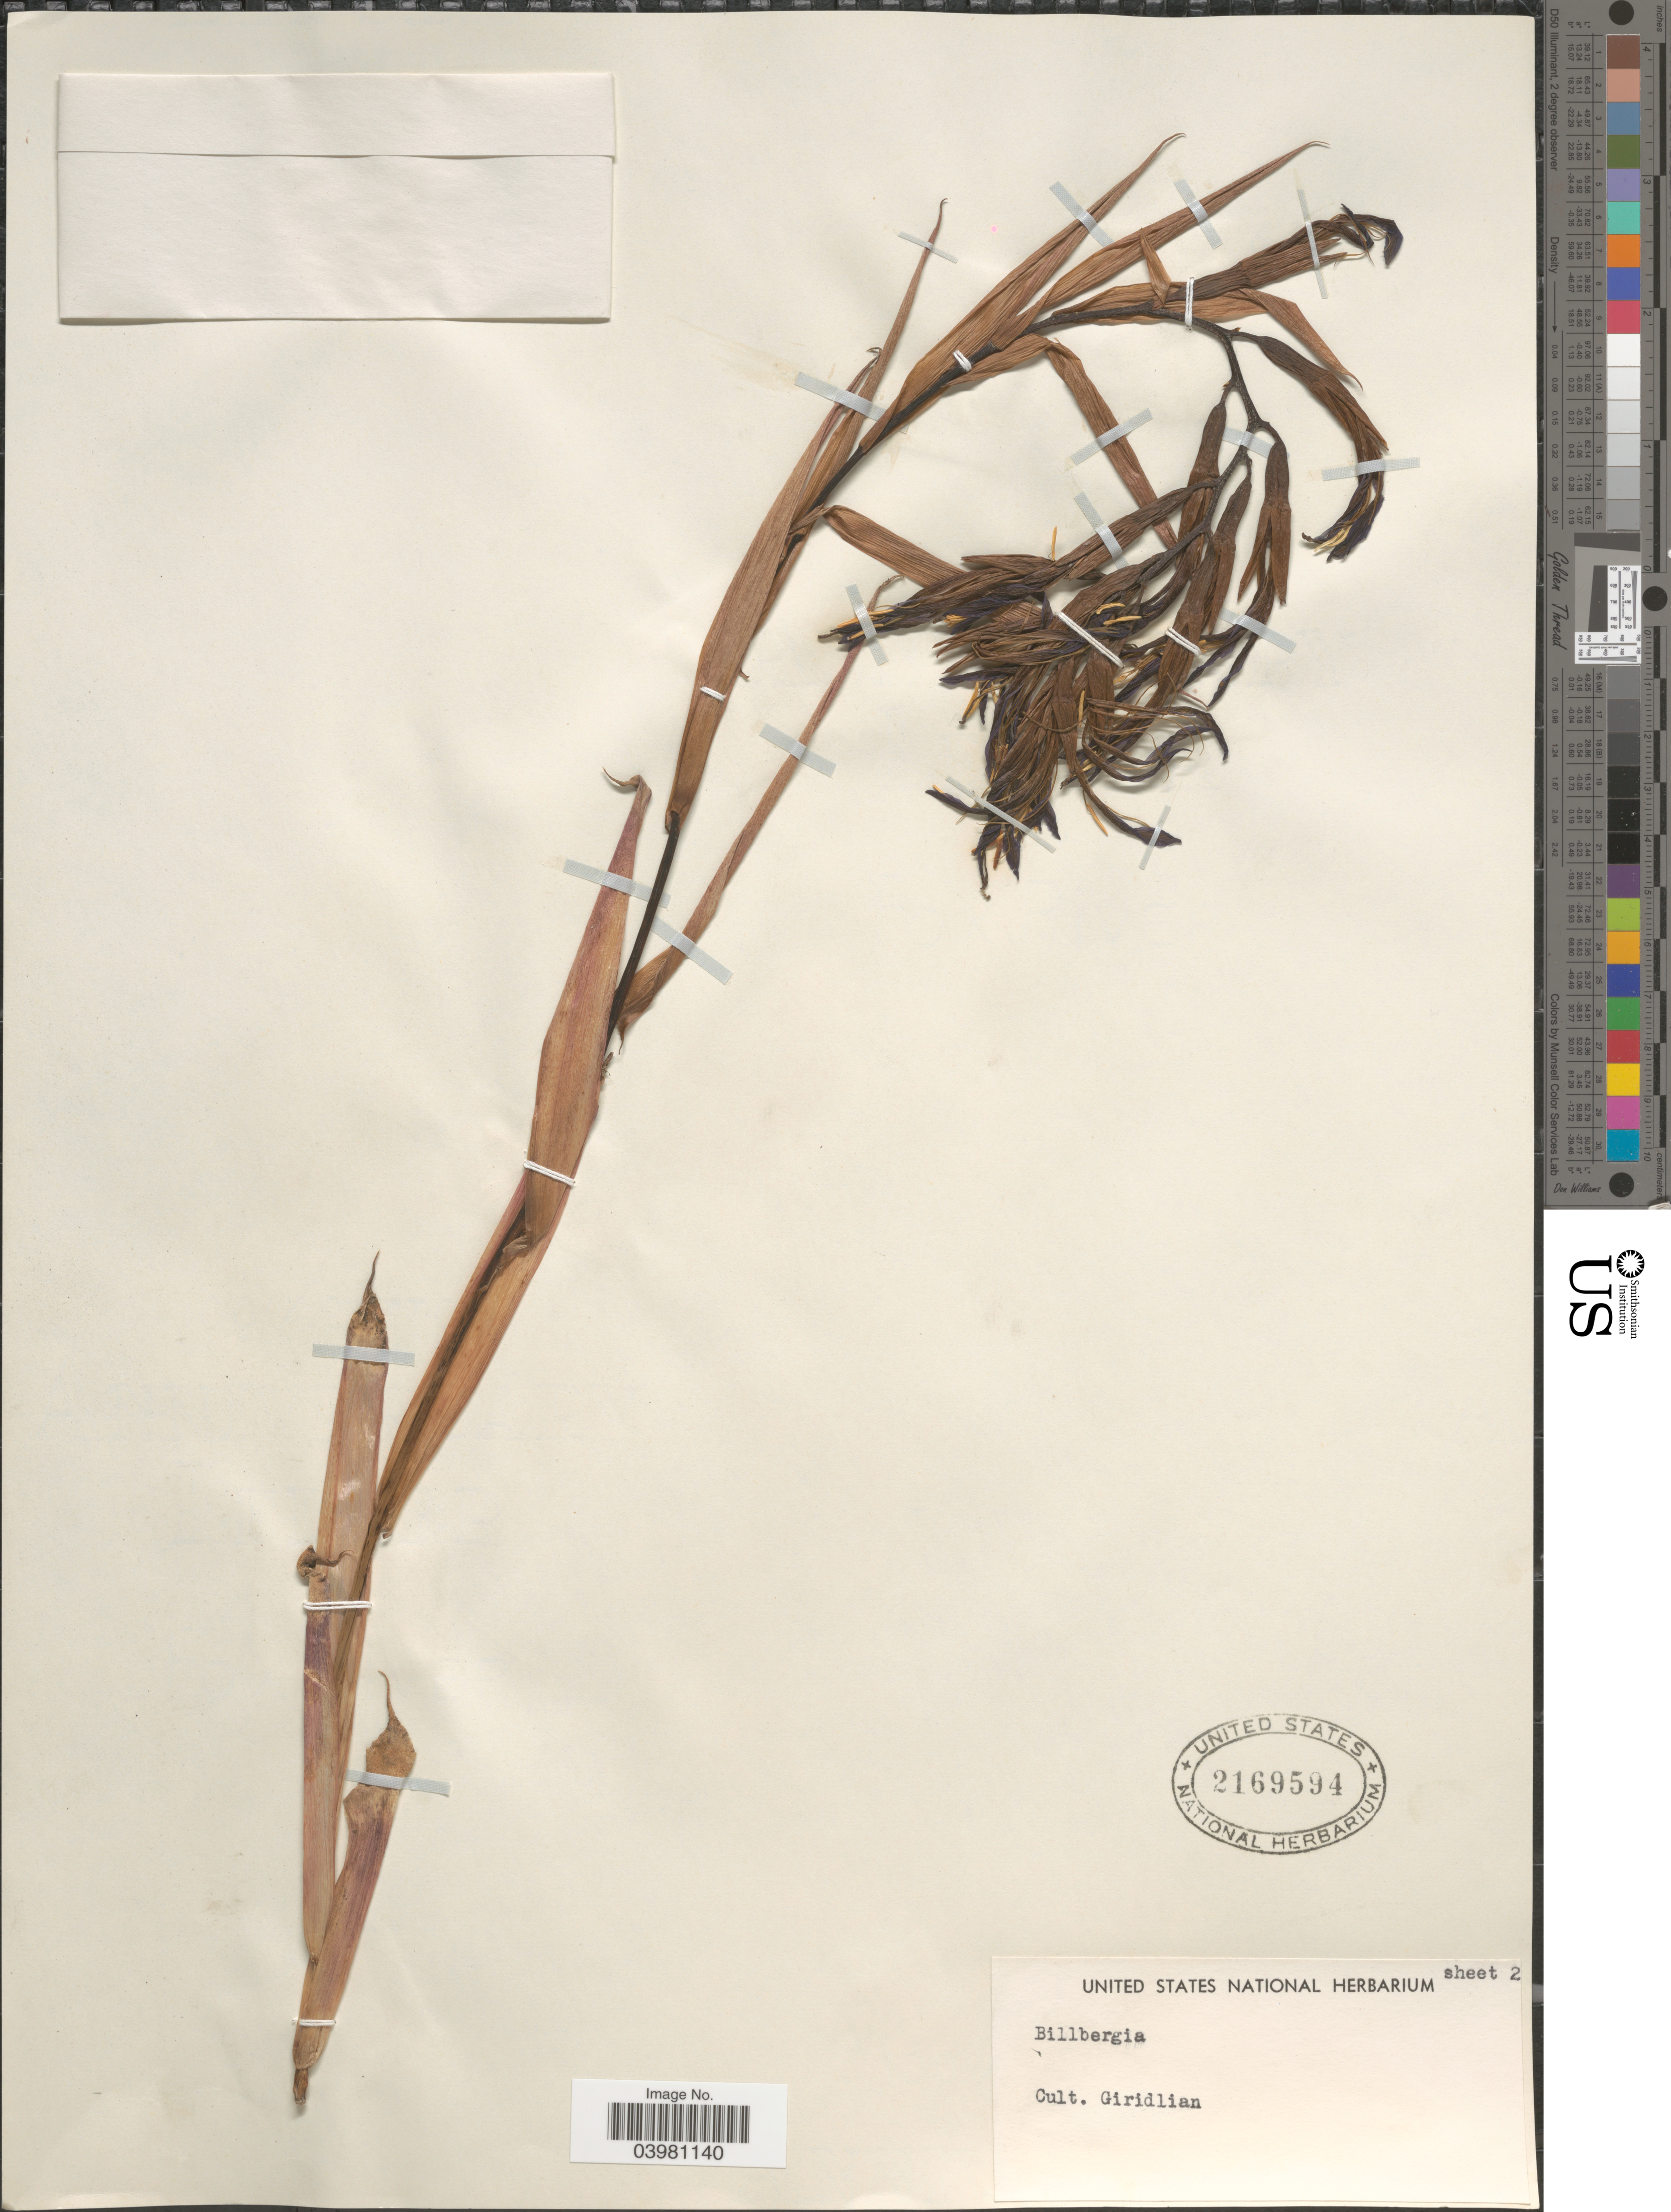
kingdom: Plantae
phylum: Tracheophyta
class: Liliopsida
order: Poales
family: Bromeliaceae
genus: Billbergia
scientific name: Billbergia sp.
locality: Giridlian.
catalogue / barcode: US 2169594